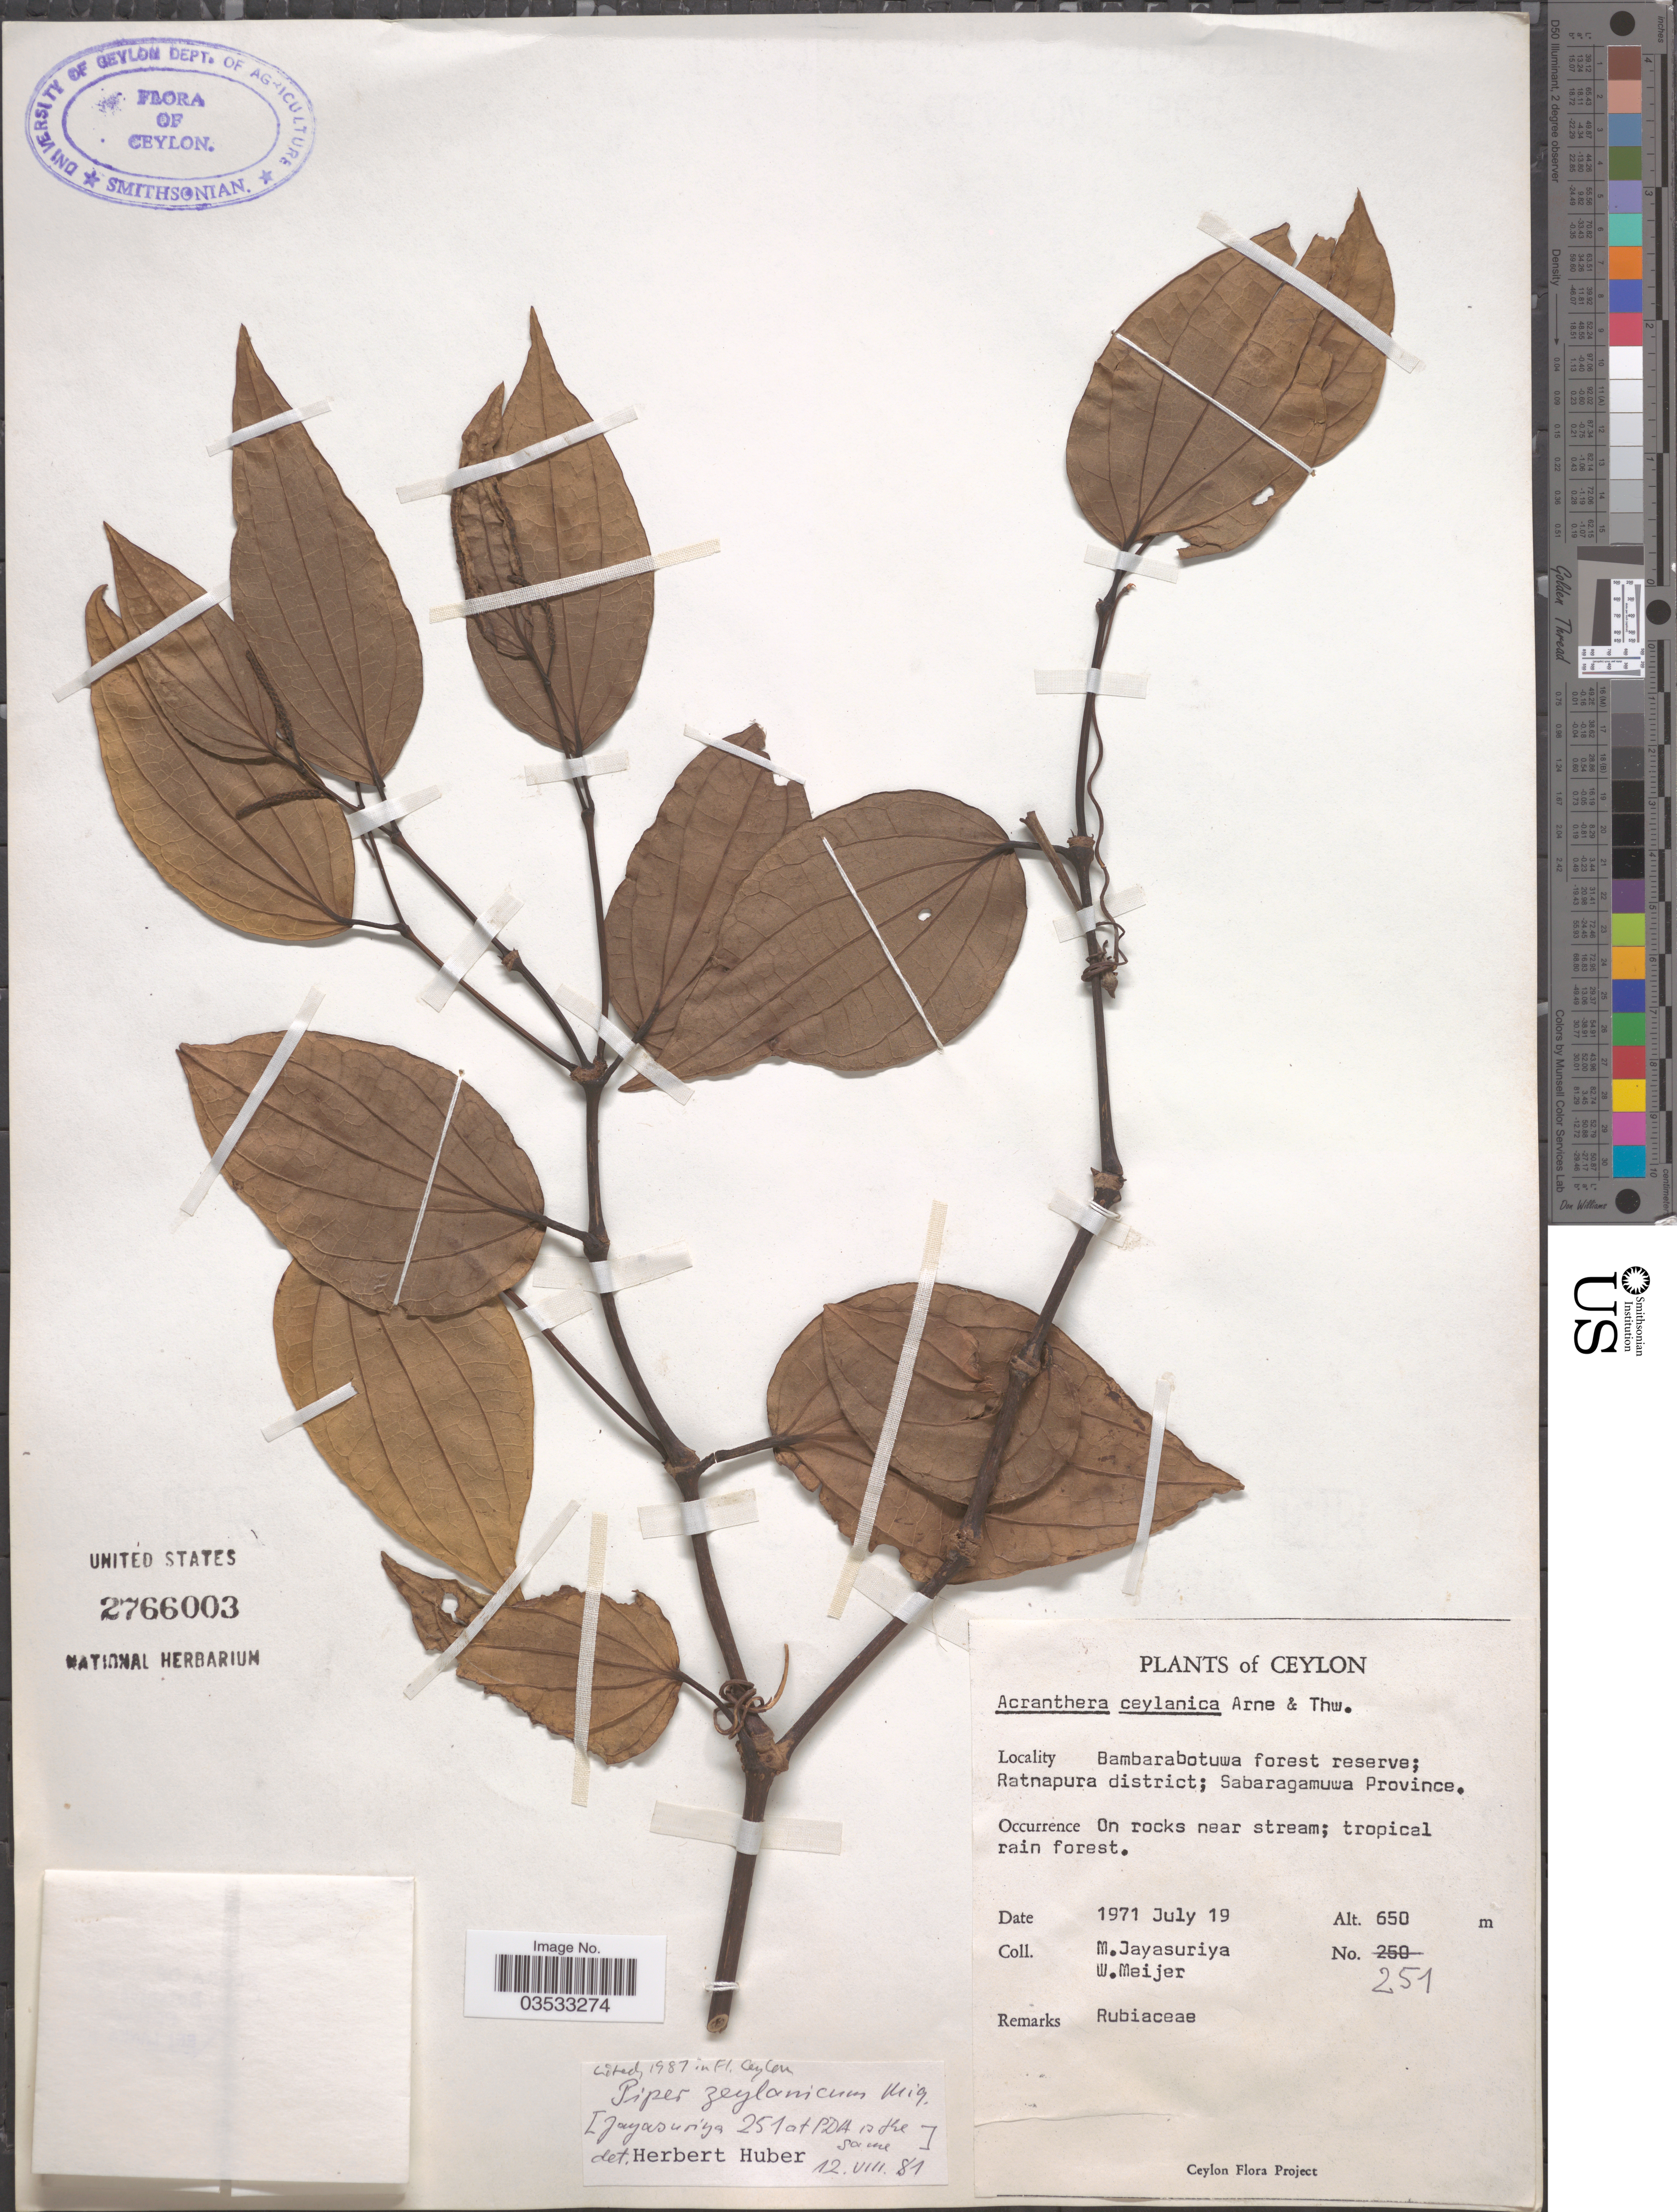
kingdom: Plantae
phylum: Tracheophyta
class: Magnoliopsida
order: Piperales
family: Piperaceae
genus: Piper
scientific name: Piper zeylanicum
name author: Miq.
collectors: M. Jayasuriya & W. Meijer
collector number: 251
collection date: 1971-07-19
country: Sri Lanka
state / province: Sabaragamuwa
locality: Ceylon. Bambarabotuwa forest reserve; Ratnapura district.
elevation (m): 650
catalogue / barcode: US 2766003